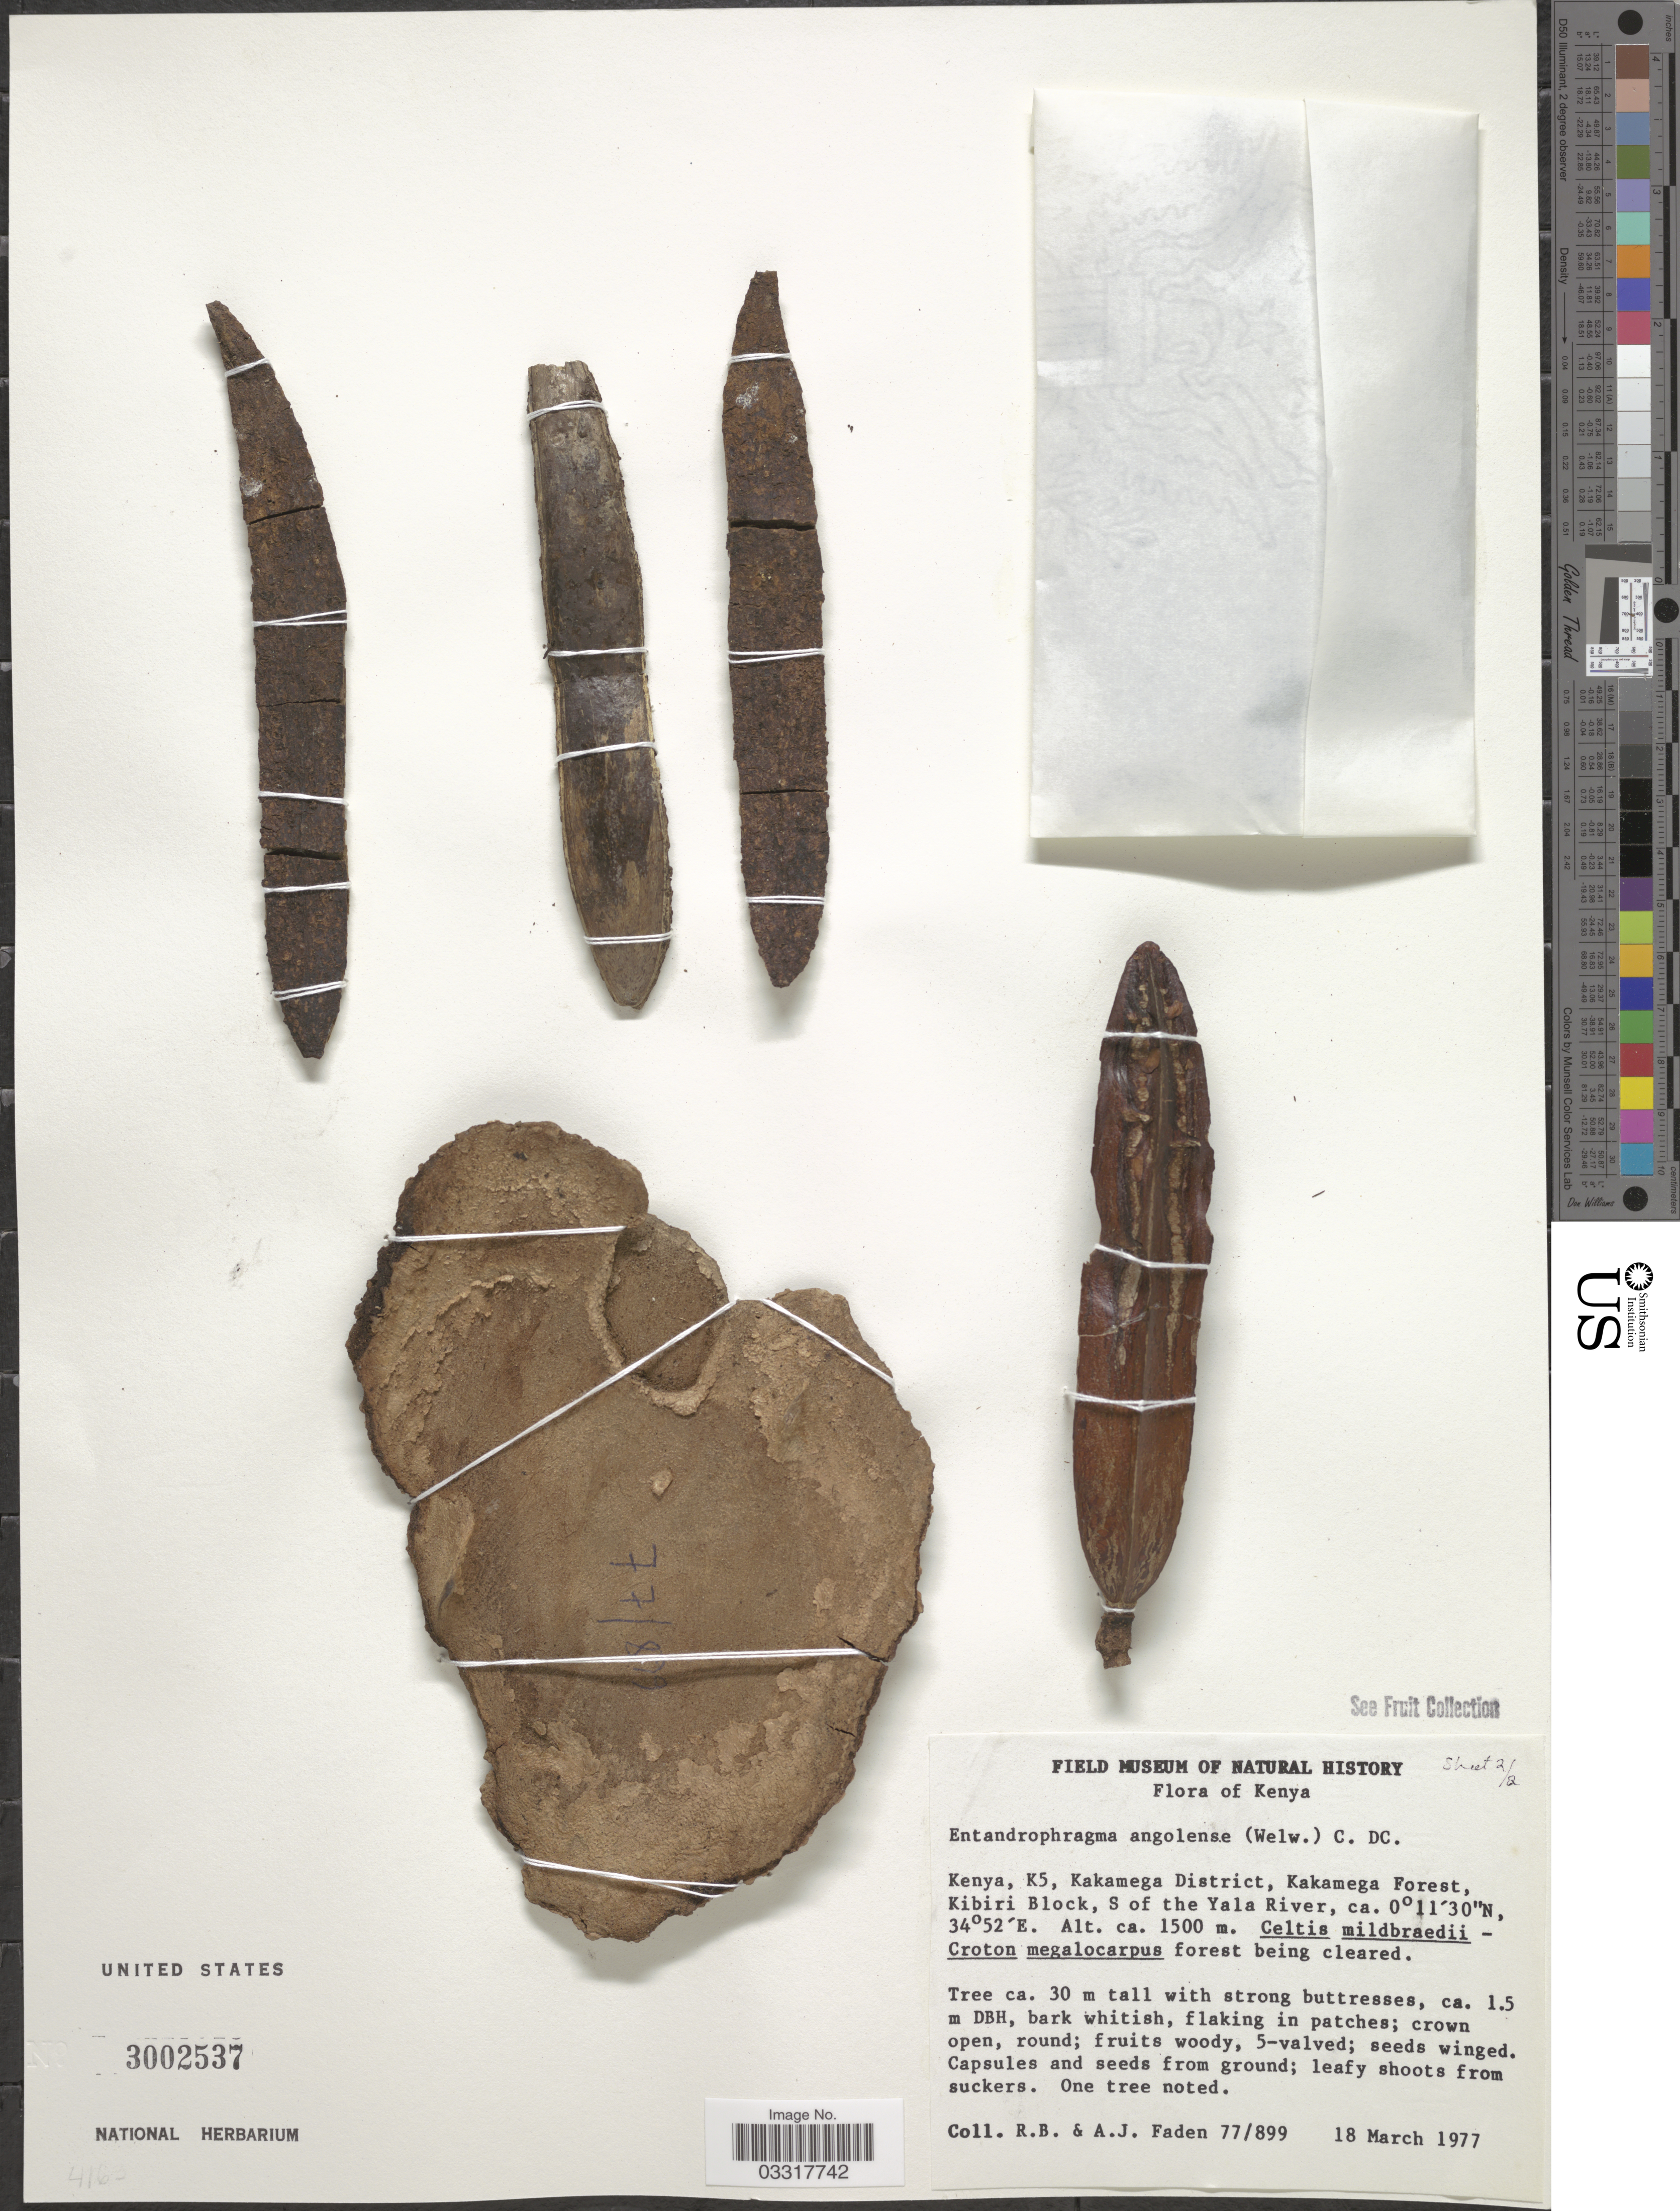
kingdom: Plantae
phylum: Tracheophyta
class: Magnoliopsida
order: Sapindales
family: Meliaceae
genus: Entandrophragma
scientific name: Entandrophragma angolense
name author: (Welw.) C. DC.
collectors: R. B. Faden & A. J. Faden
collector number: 77/899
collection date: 1977-03-18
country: Kenya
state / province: Kakamega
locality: K5, Kakamega District, Kakamega Forest, Kibiri Block, S of the Yala River.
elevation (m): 1500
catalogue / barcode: US 3002537